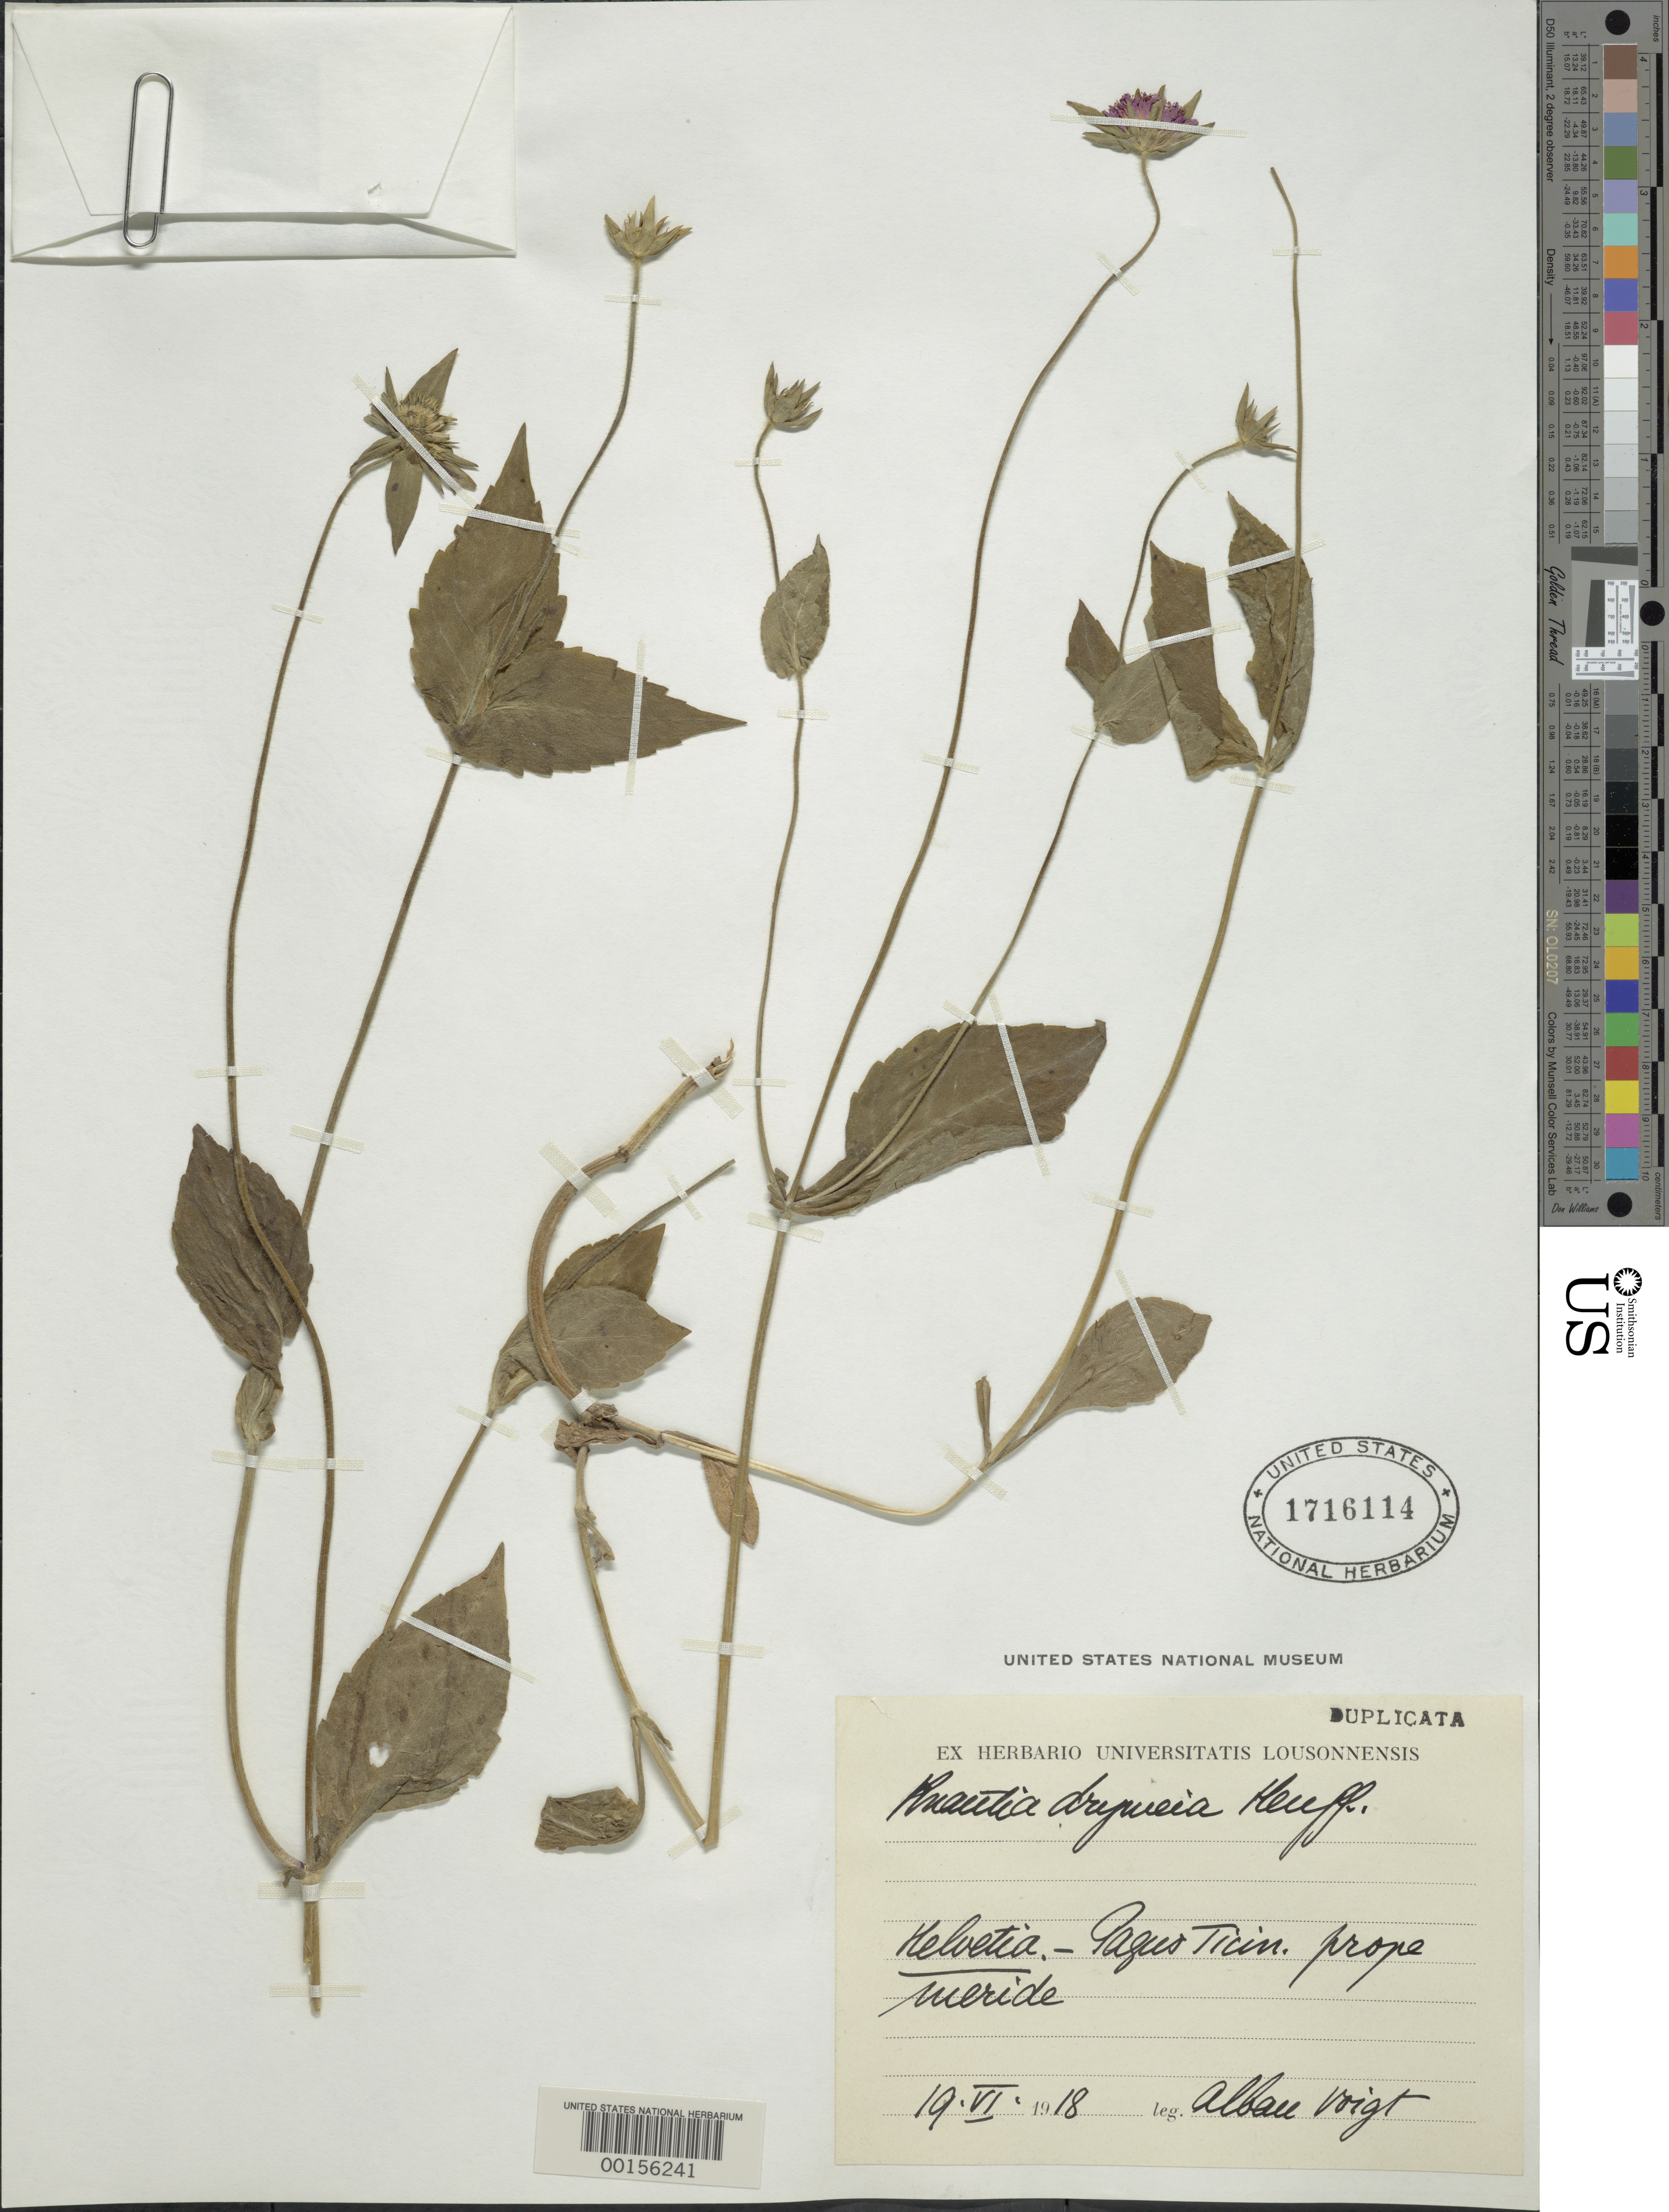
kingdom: Plantae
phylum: Tracheophyta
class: Magnoliopsida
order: Dipsacales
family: Caprifoliaceae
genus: Knautia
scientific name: Knautia drymeia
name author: Heuff.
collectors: A. Voigt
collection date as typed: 19 Jun 1918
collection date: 1918-06-19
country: Switzerland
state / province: Ticino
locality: Meride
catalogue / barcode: US 1716114